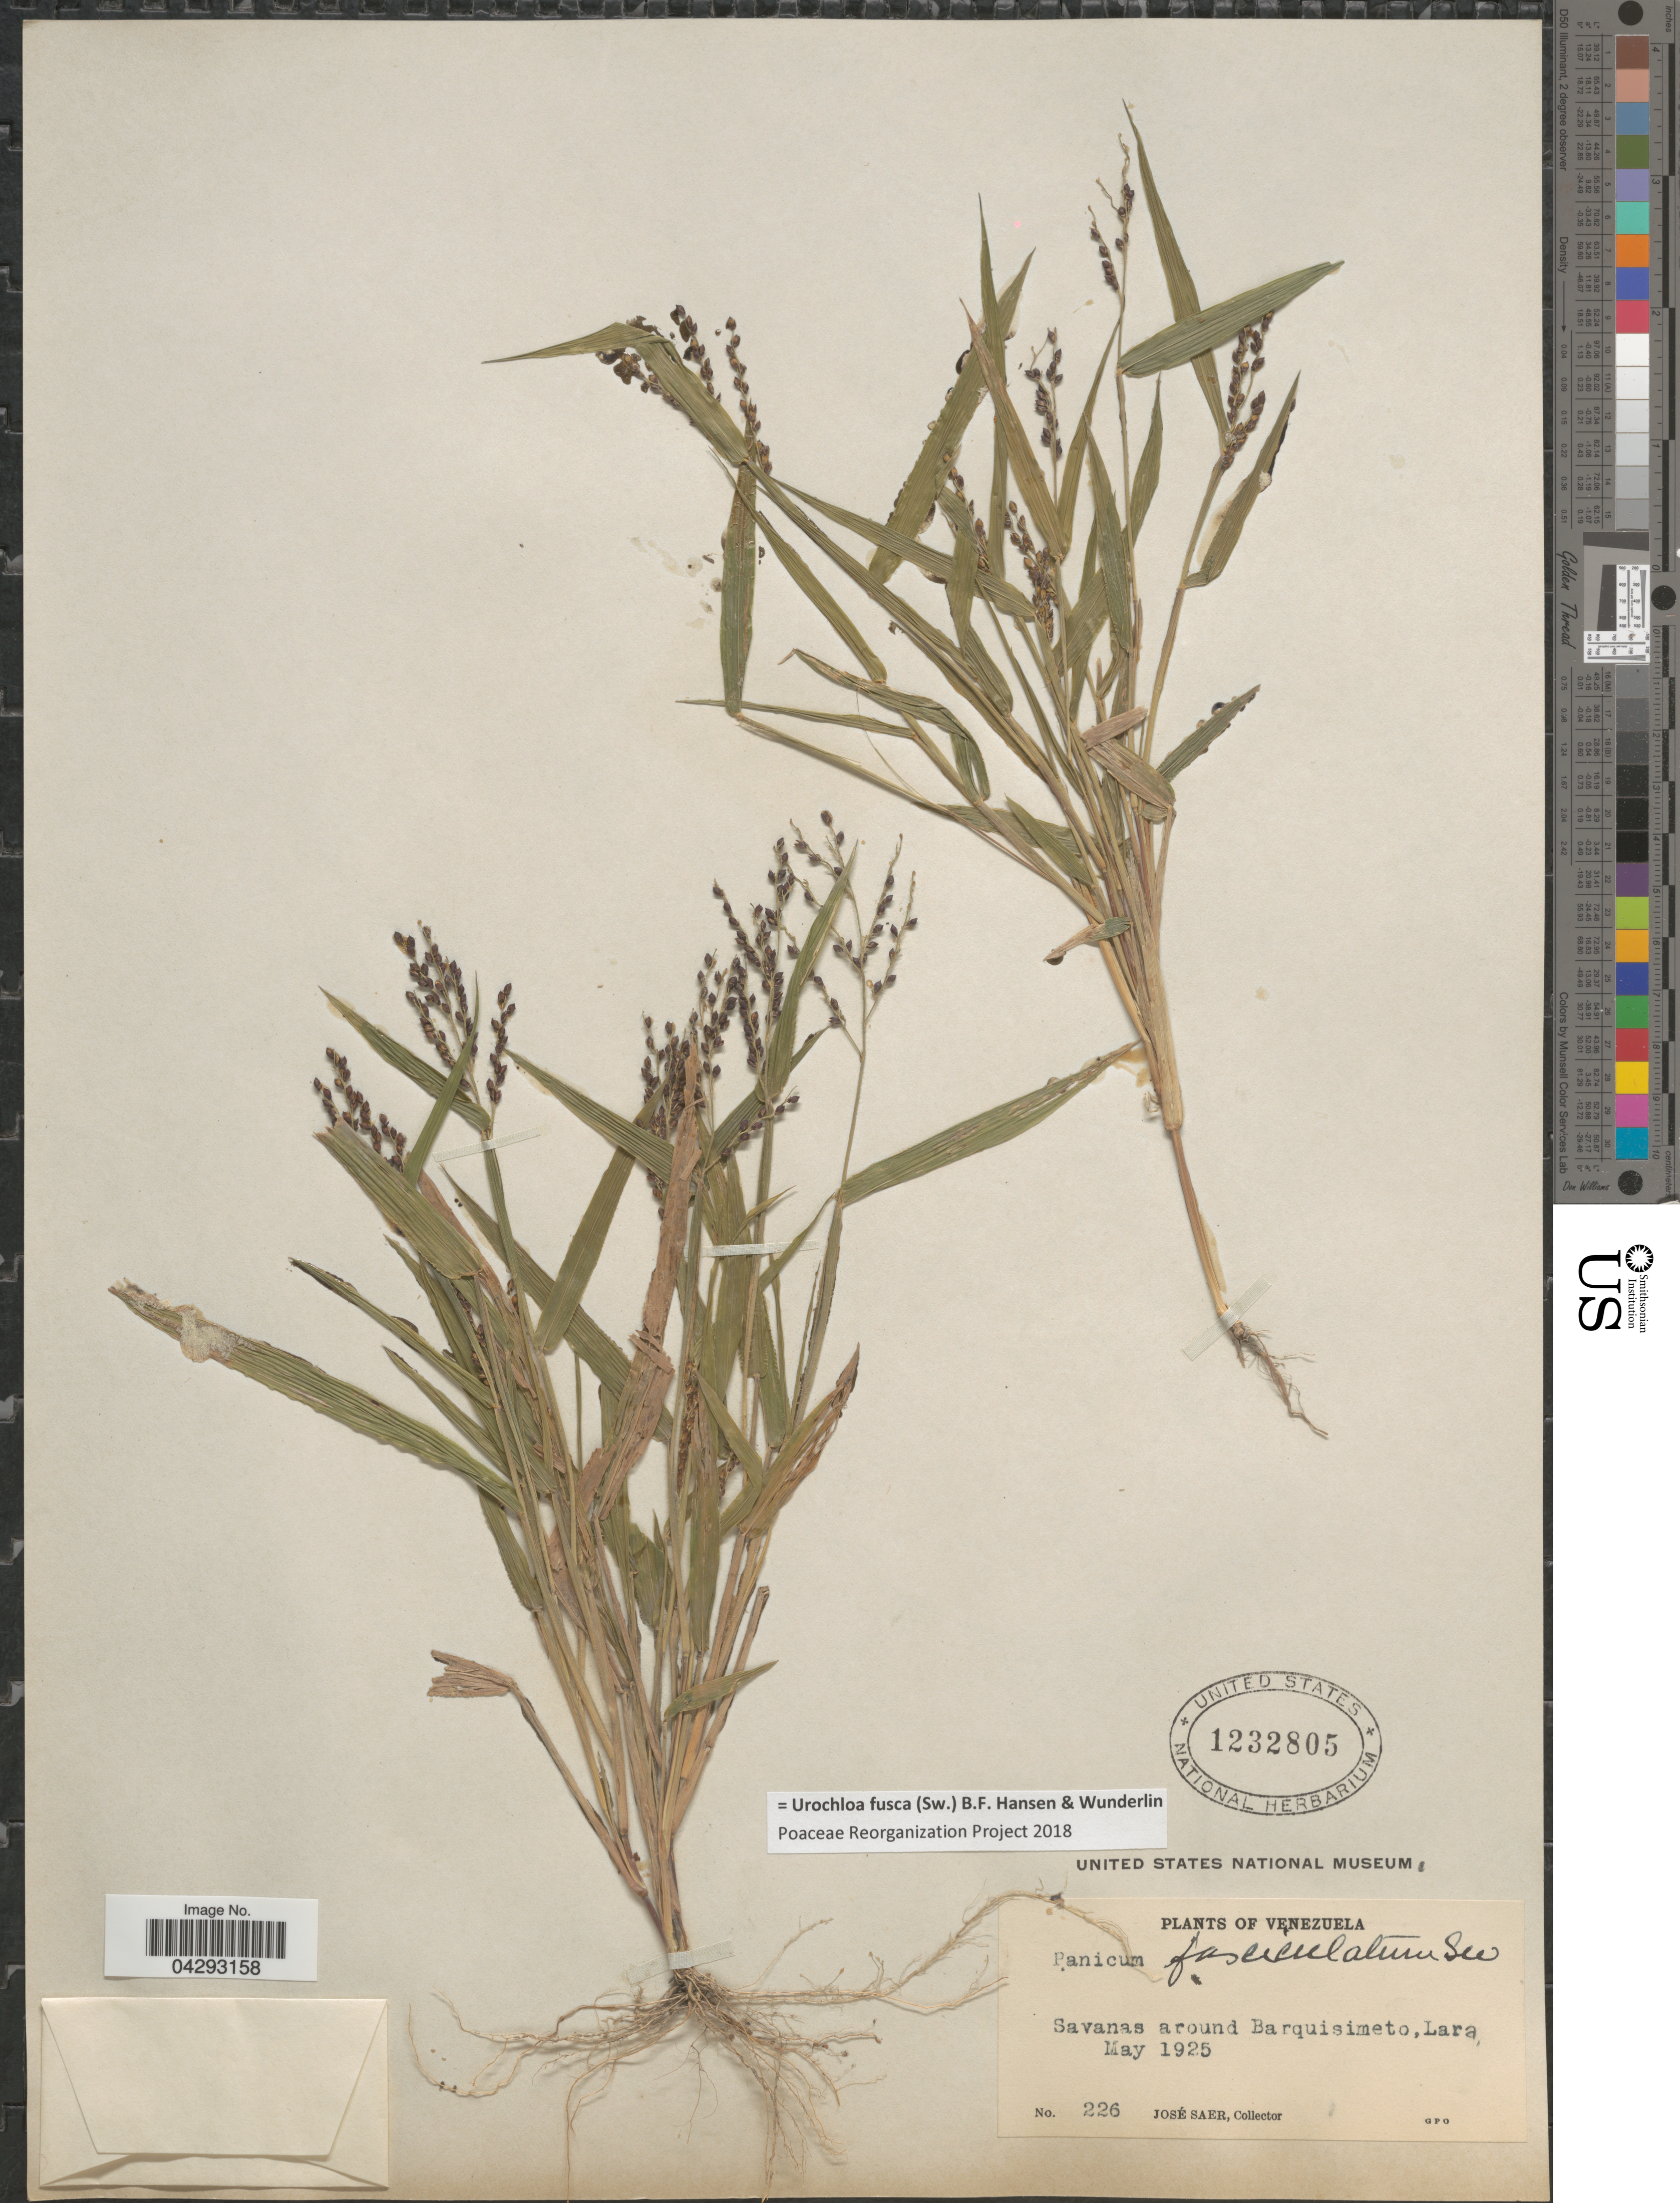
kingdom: Plantae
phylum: Tracheophyta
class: Liliopsida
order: Poales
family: Poaceae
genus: Urochloa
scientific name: Urochloa fusca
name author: (Sw.) B.F. Hansen & Wunderlin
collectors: J. Saer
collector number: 226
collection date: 1925-05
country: Venezuela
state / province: Lara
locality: Savanas around Barquisimeto, Lara.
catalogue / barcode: US 1232805